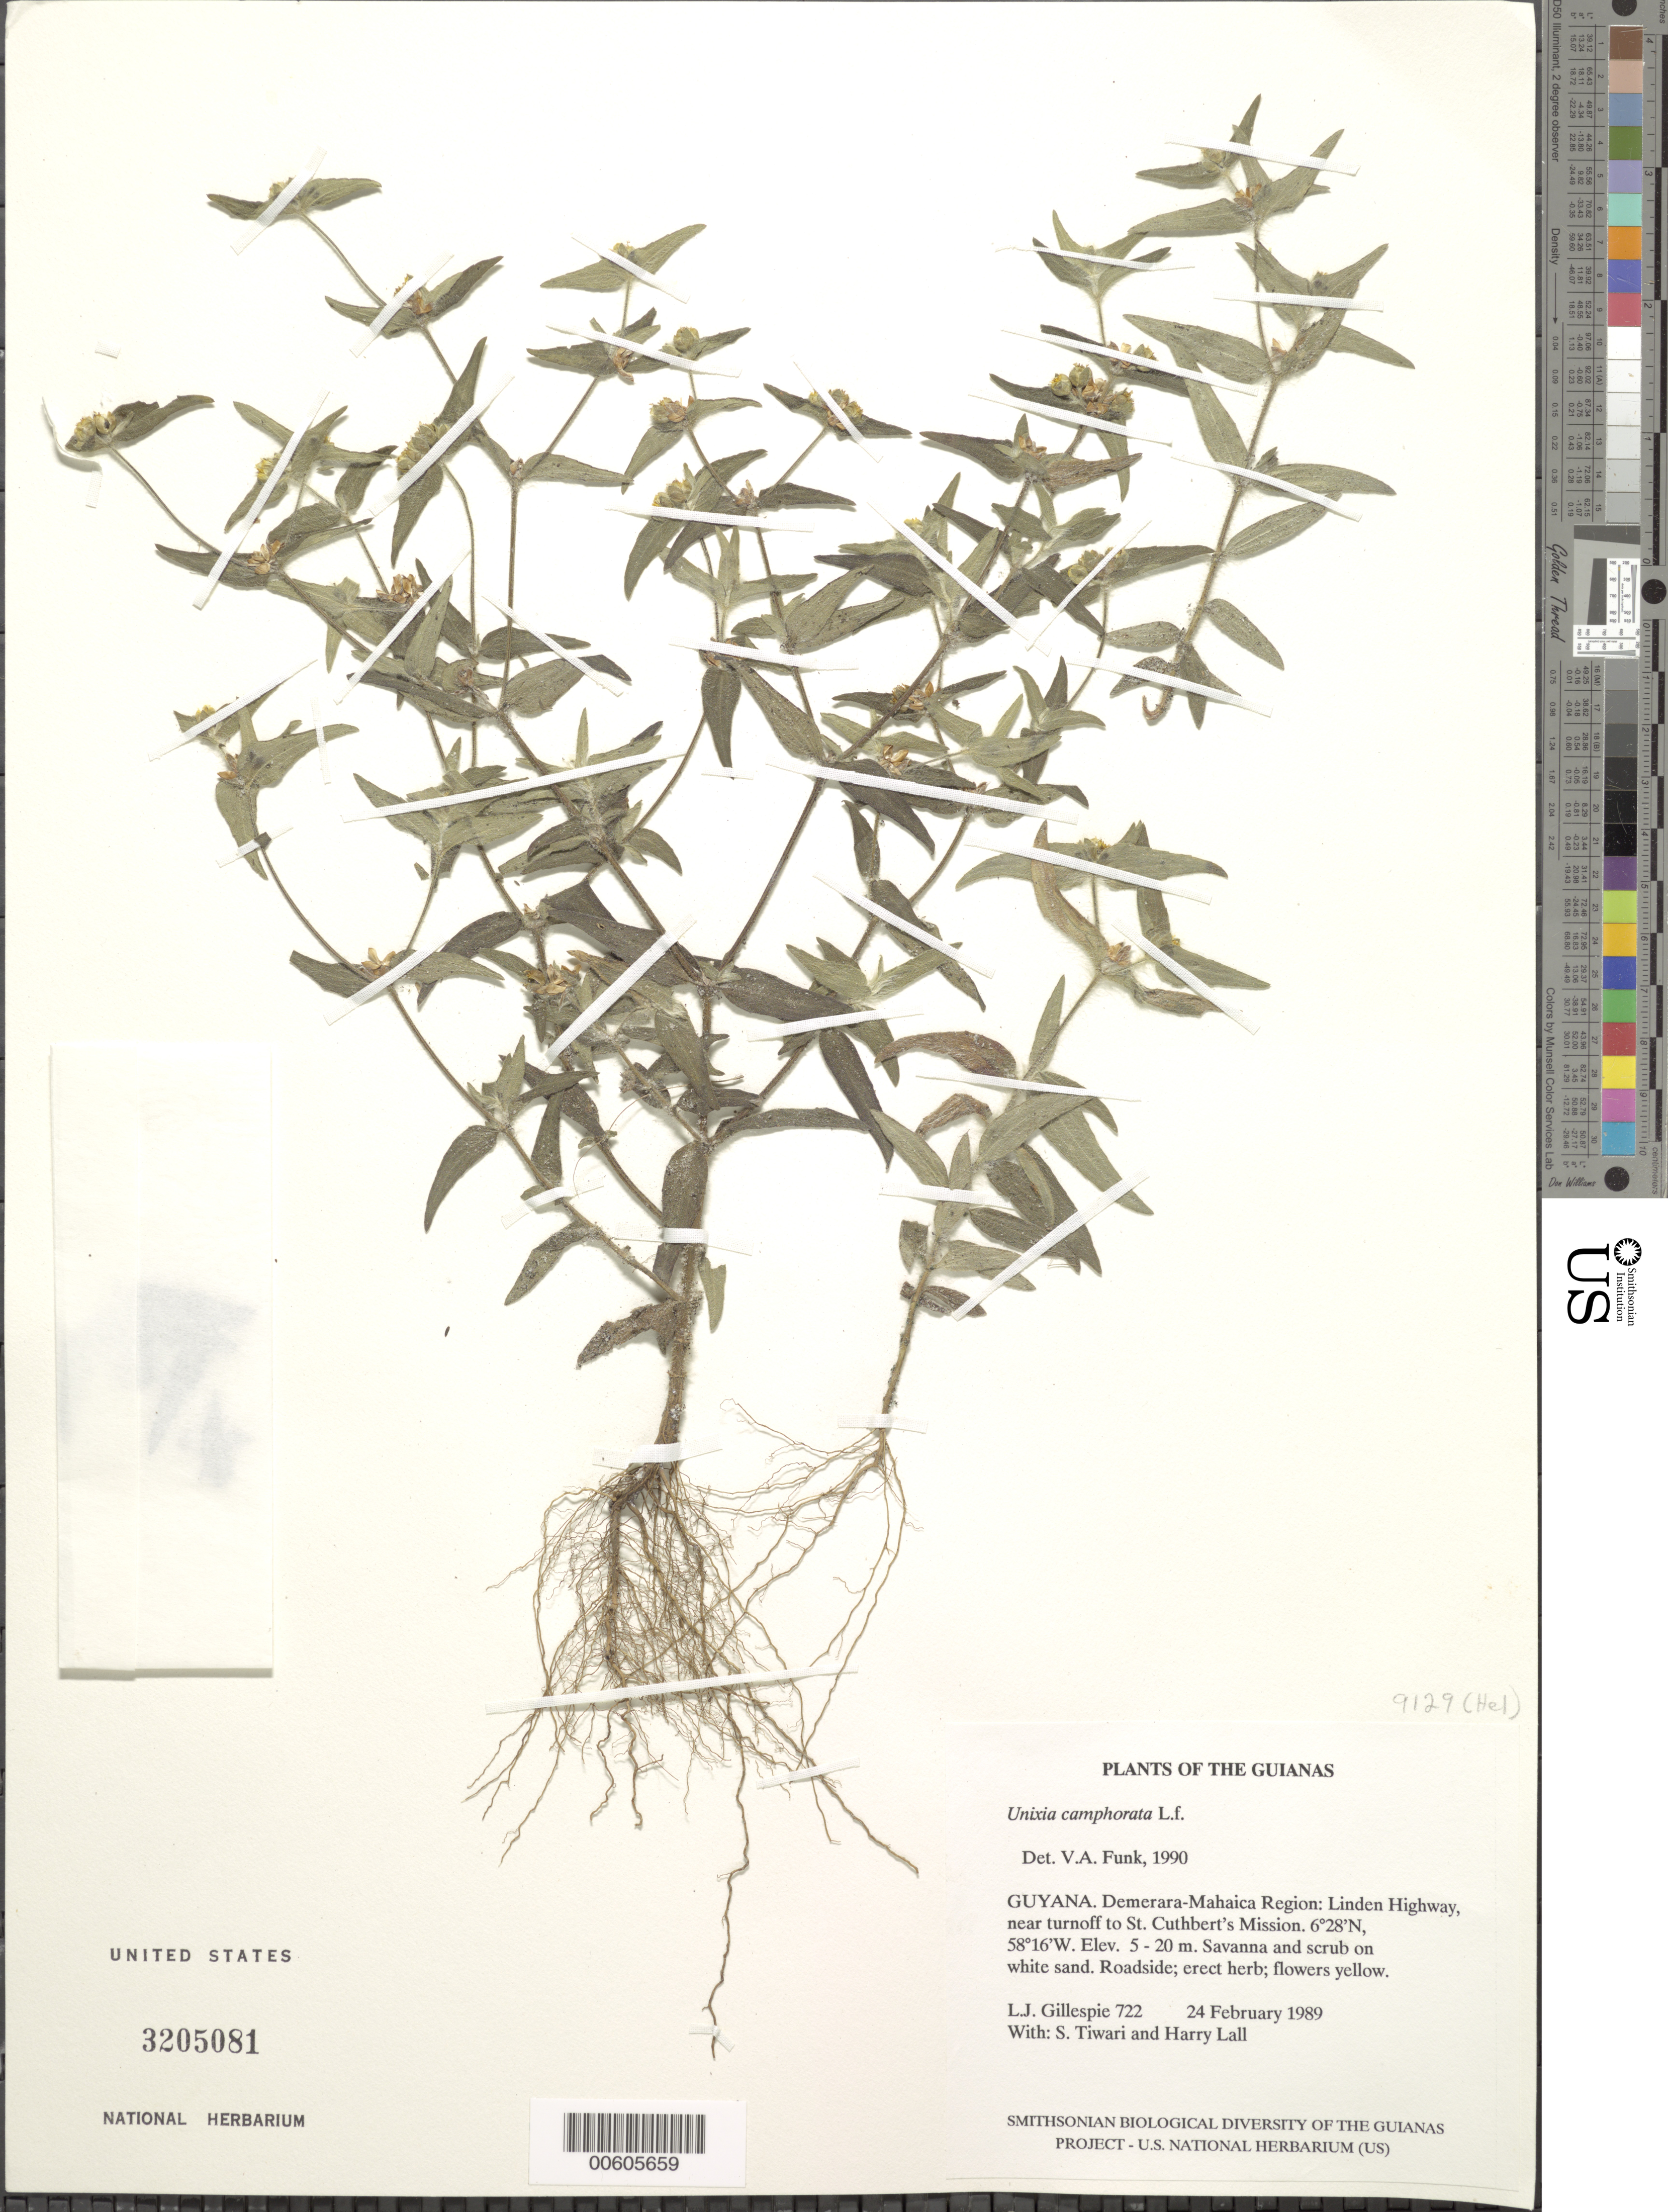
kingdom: Plantae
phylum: Tracheophyta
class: Magnoliopsida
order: Asterales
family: Asteraceae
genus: Unxia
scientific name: Unxia camphorata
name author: L. f.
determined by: Funk, Vicki A., (BOT), Smithsonian Institution - National Museum of Natural History (UNITED STATES)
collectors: L. J. Gillespie, S. Tiwari & H. Lall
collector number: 722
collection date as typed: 24 February 1989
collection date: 1989-02-24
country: Guyana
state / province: Demerara-Mahaica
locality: Linden Highway, near turnoff to St. Cuthbert's Mission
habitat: Savanna and scrub on white sand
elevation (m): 5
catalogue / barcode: US 3205081